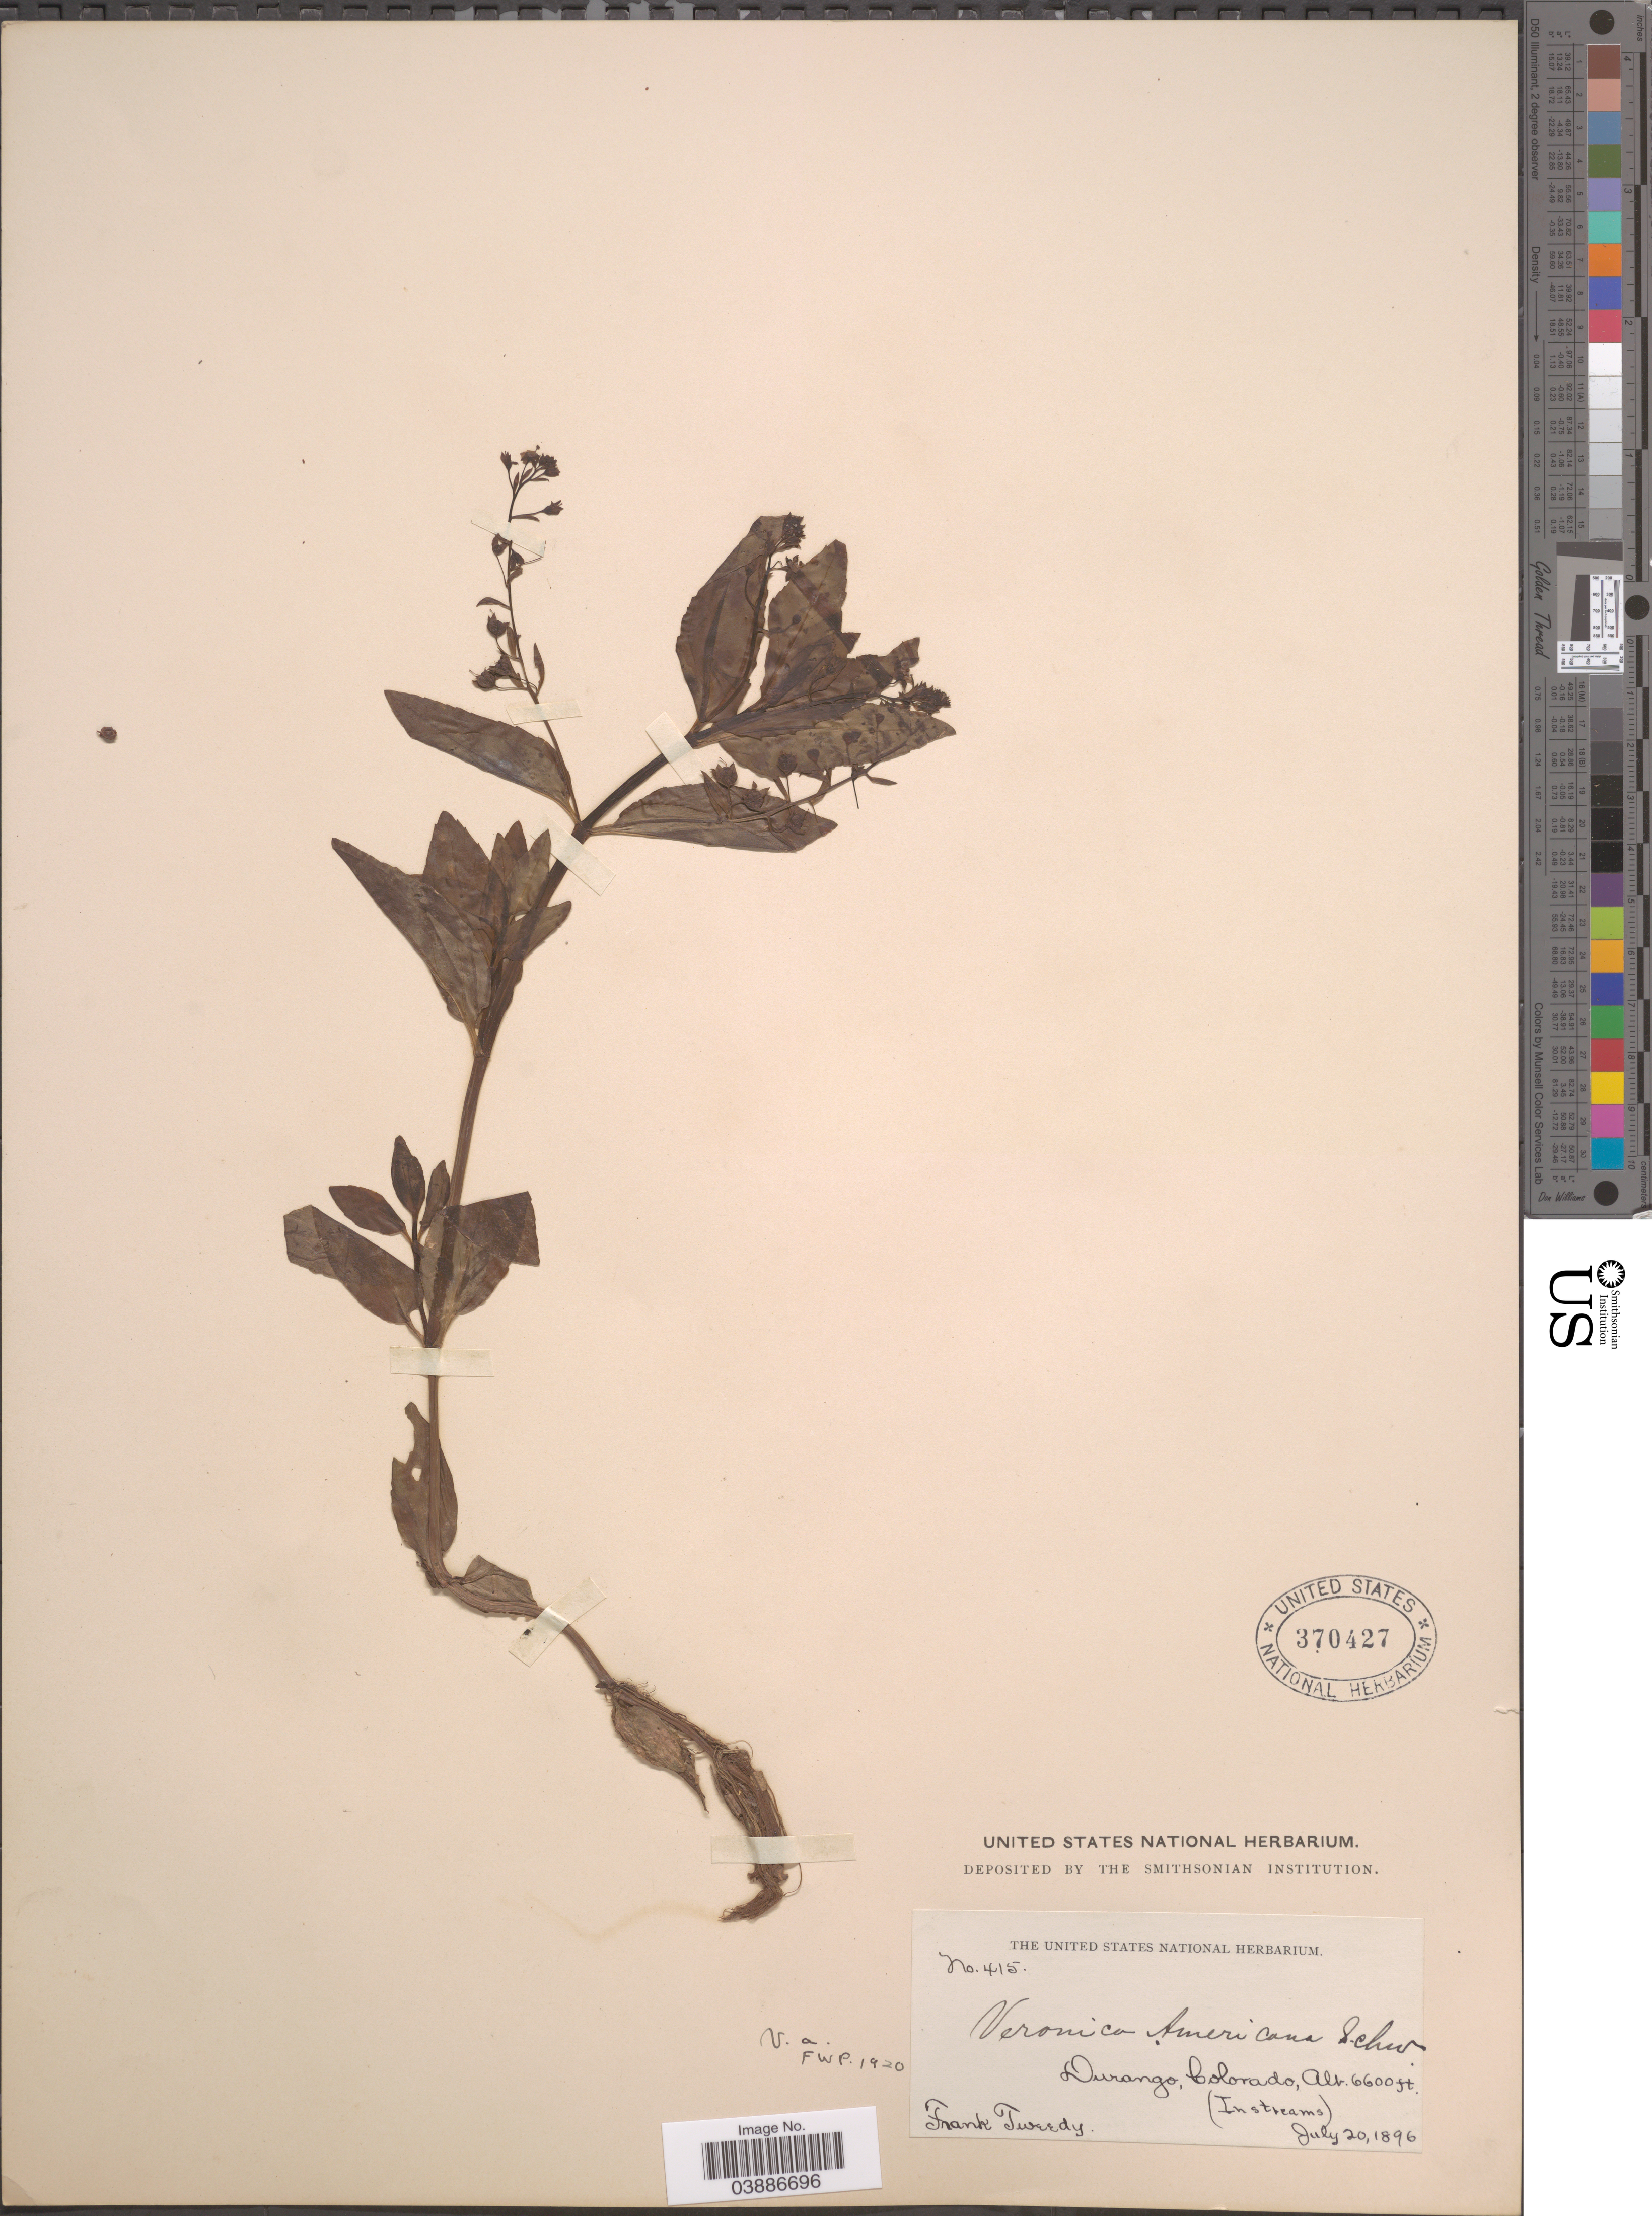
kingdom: Plantae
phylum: Tracheophyta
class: Magnoliopsida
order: Lamiales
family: Plantaginaceae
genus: Veronica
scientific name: Veronica americana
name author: Schwein. ex Benth.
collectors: F. Tweedy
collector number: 415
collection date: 1896-07-20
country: United States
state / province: Colorado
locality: Durango.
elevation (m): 2012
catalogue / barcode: US 370427